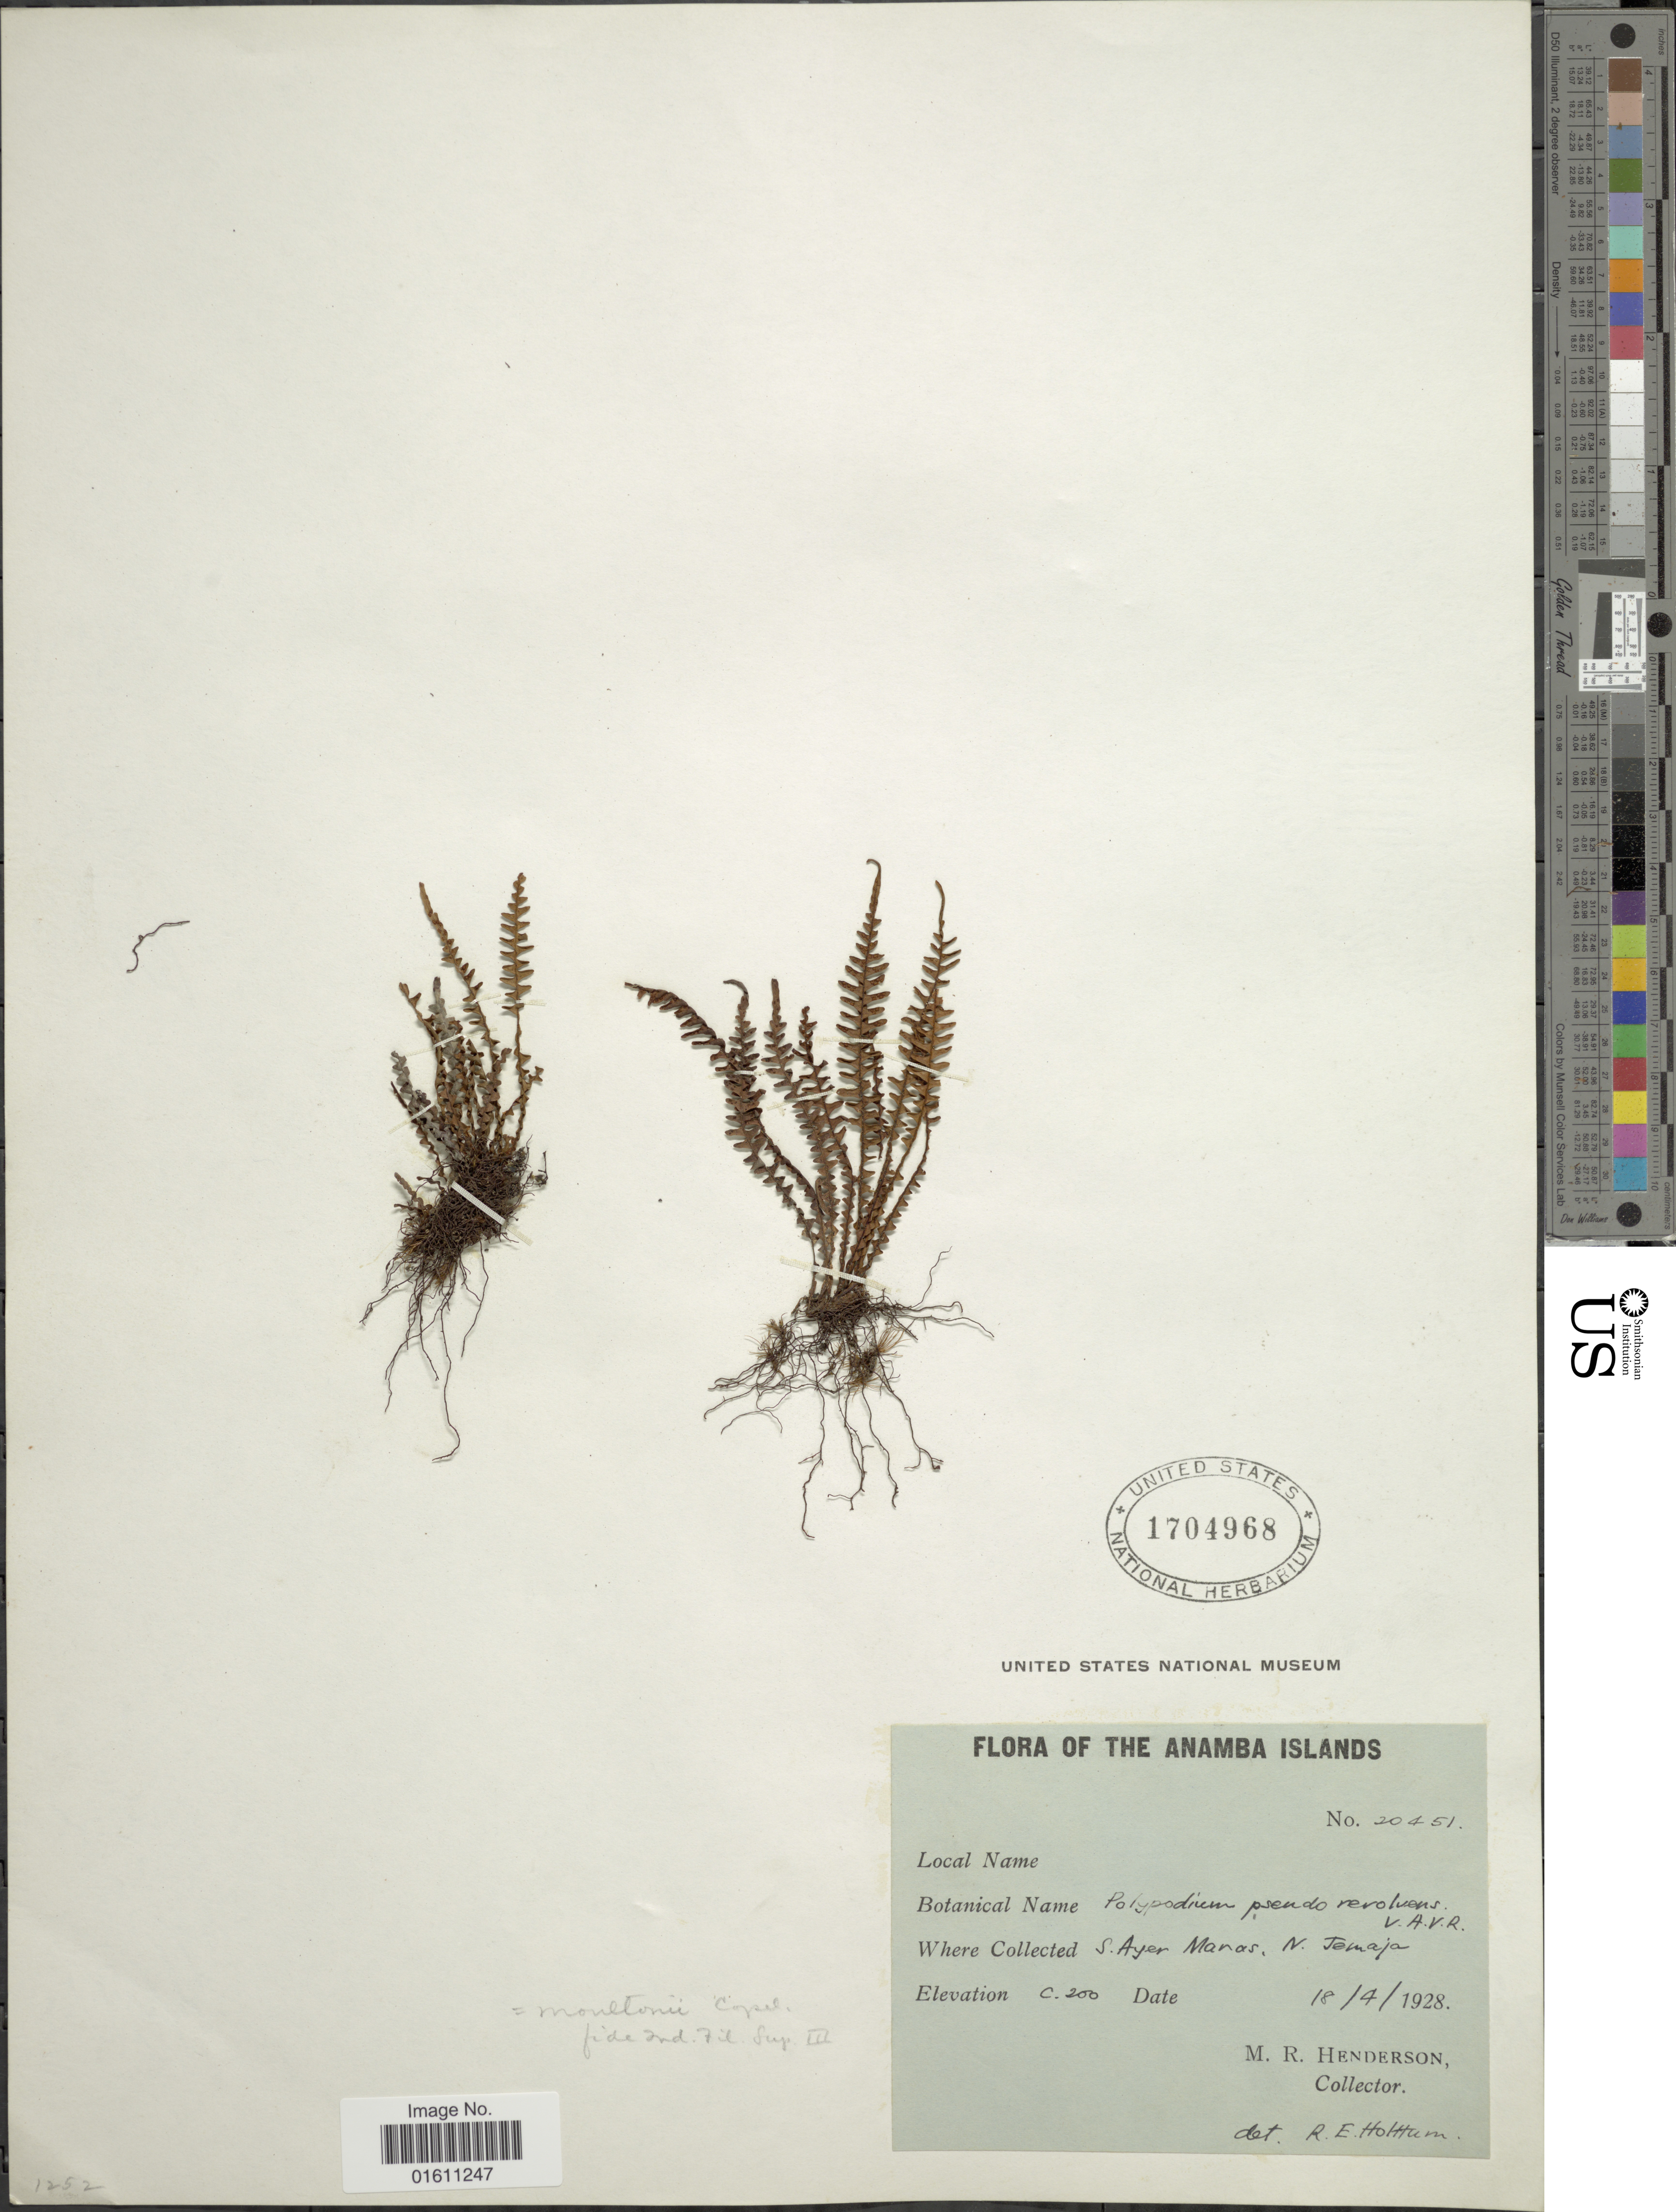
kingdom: Plantae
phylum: Tracheophyta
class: Polypodiopsida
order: Polypodiales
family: Polypodiaceae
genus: Ctenopterella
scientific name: Ctenopterella blechnoides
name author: (Grev.) Parris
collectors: M. Henderson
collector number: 20451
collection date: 1928-04-18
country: Indonesia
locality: The Anamba Islands, S. Ayer Maras, N. Temaja.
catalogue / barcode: US 1704968